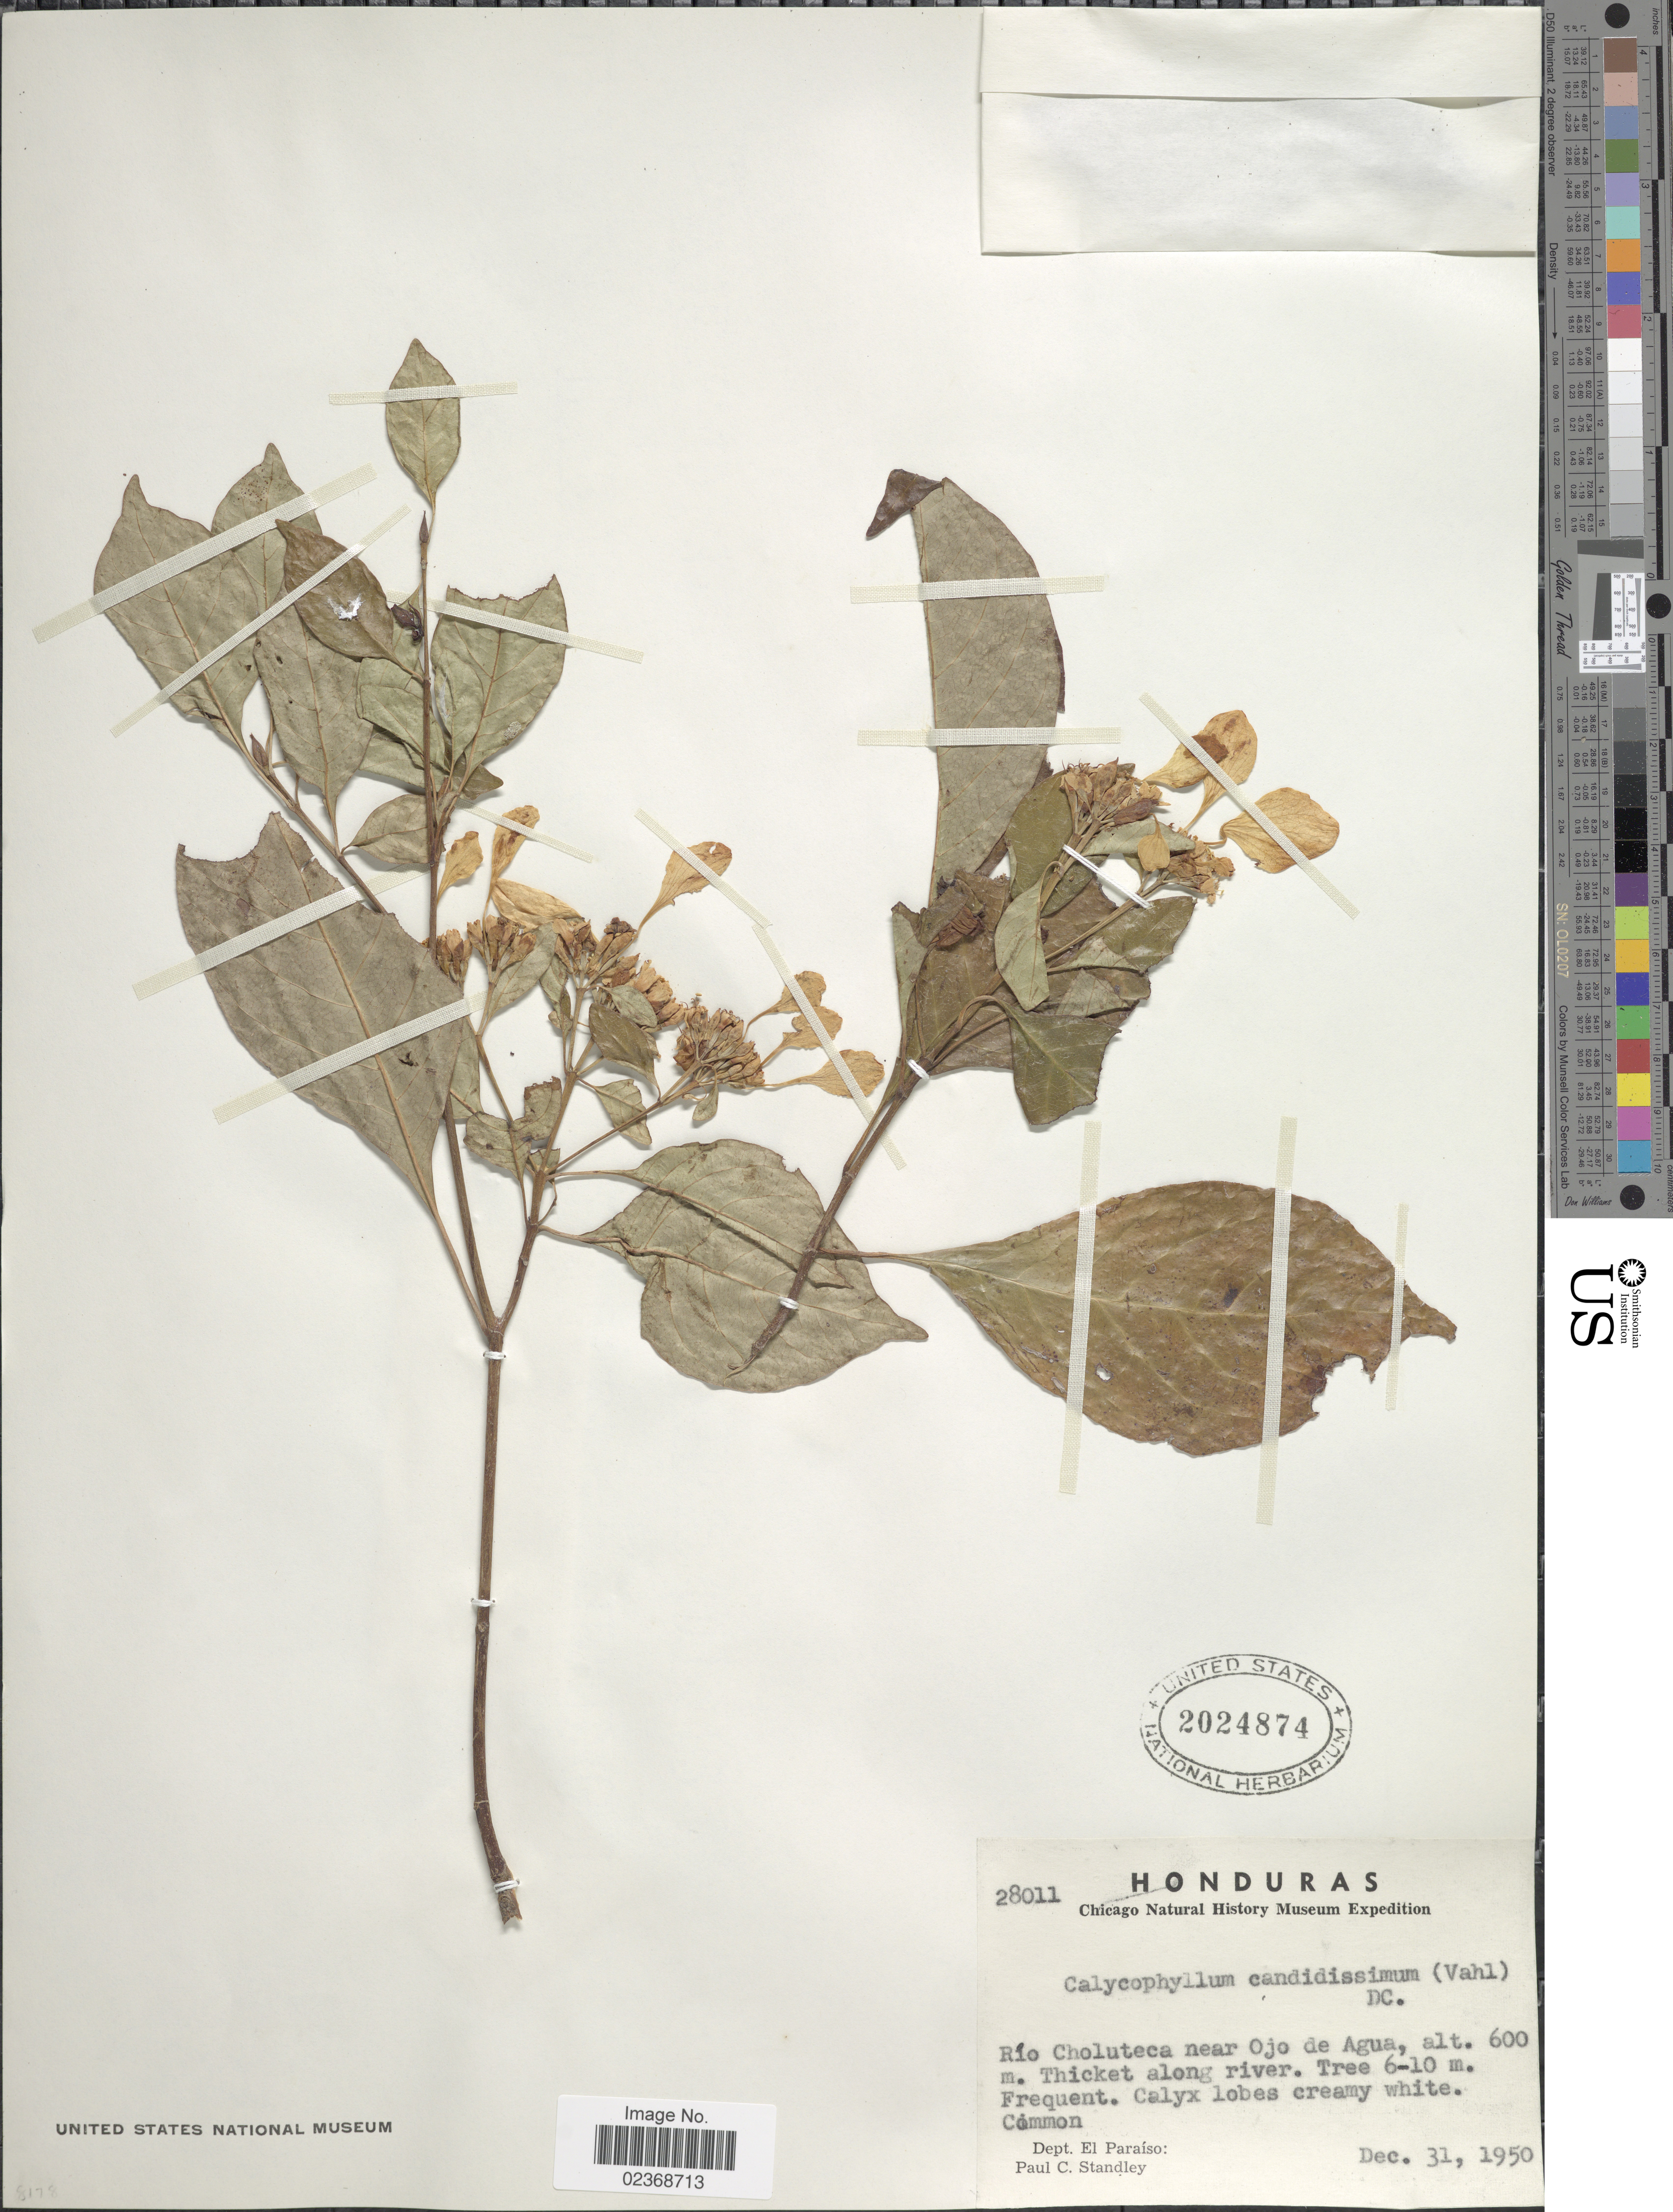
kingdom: Plantae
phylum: Tracheophyta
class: Magnoliopsida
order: Gentianales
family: Rubiaceae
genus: Calycophyllum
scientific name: Calycophyllum candidissimum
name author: (Vahl) DC.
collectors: P. C. Standley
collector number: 28011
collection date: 1950-12-31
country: Honduras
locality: Rio Choluteca near Ojo de Agua, Thicket along river, Dept. El Paraiso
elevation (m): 600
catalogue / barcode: US 2024874